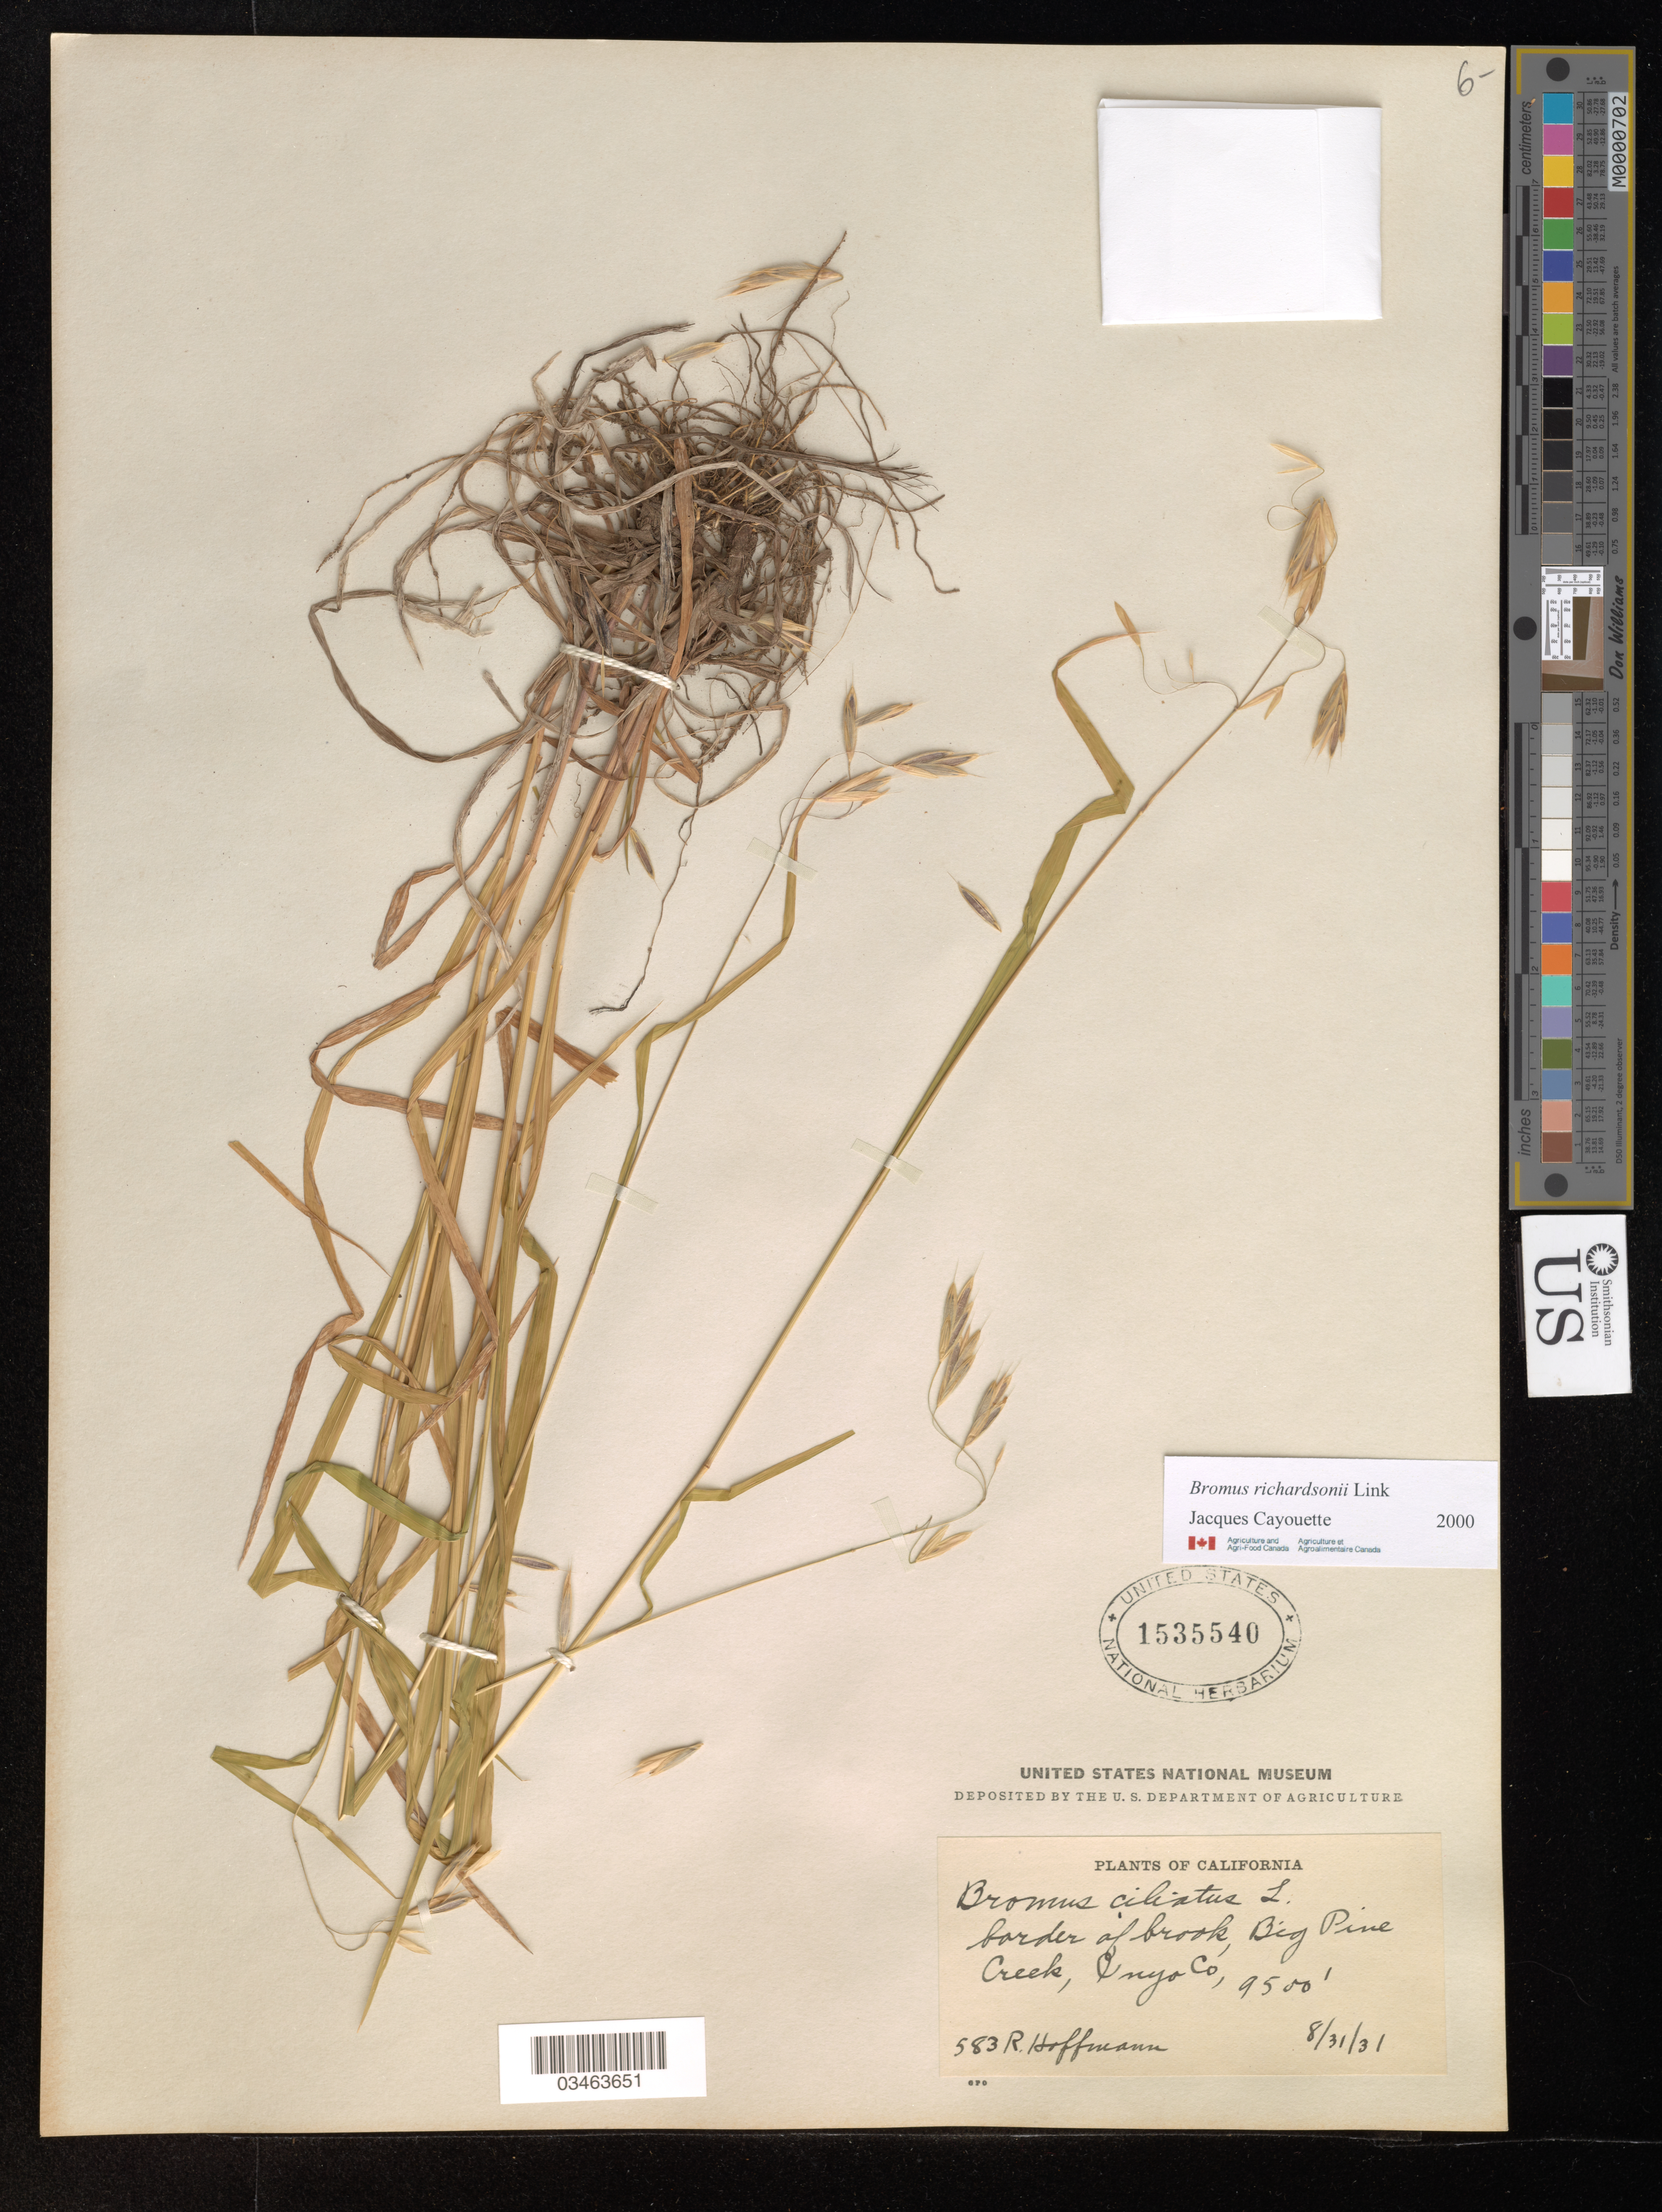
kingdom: Plantae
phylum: Tracheophyta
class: Liliopsida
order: Poales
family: Poaceae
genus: Bromus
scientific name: Bromus richardsonii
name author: Link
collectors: R. Hoffmann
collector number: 583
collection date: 1931-08-31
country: United States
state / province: California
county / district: Inyo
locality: Border of brook, Big Pine Creek, Inyo Co.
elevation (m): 2896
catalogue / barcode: US 1535540